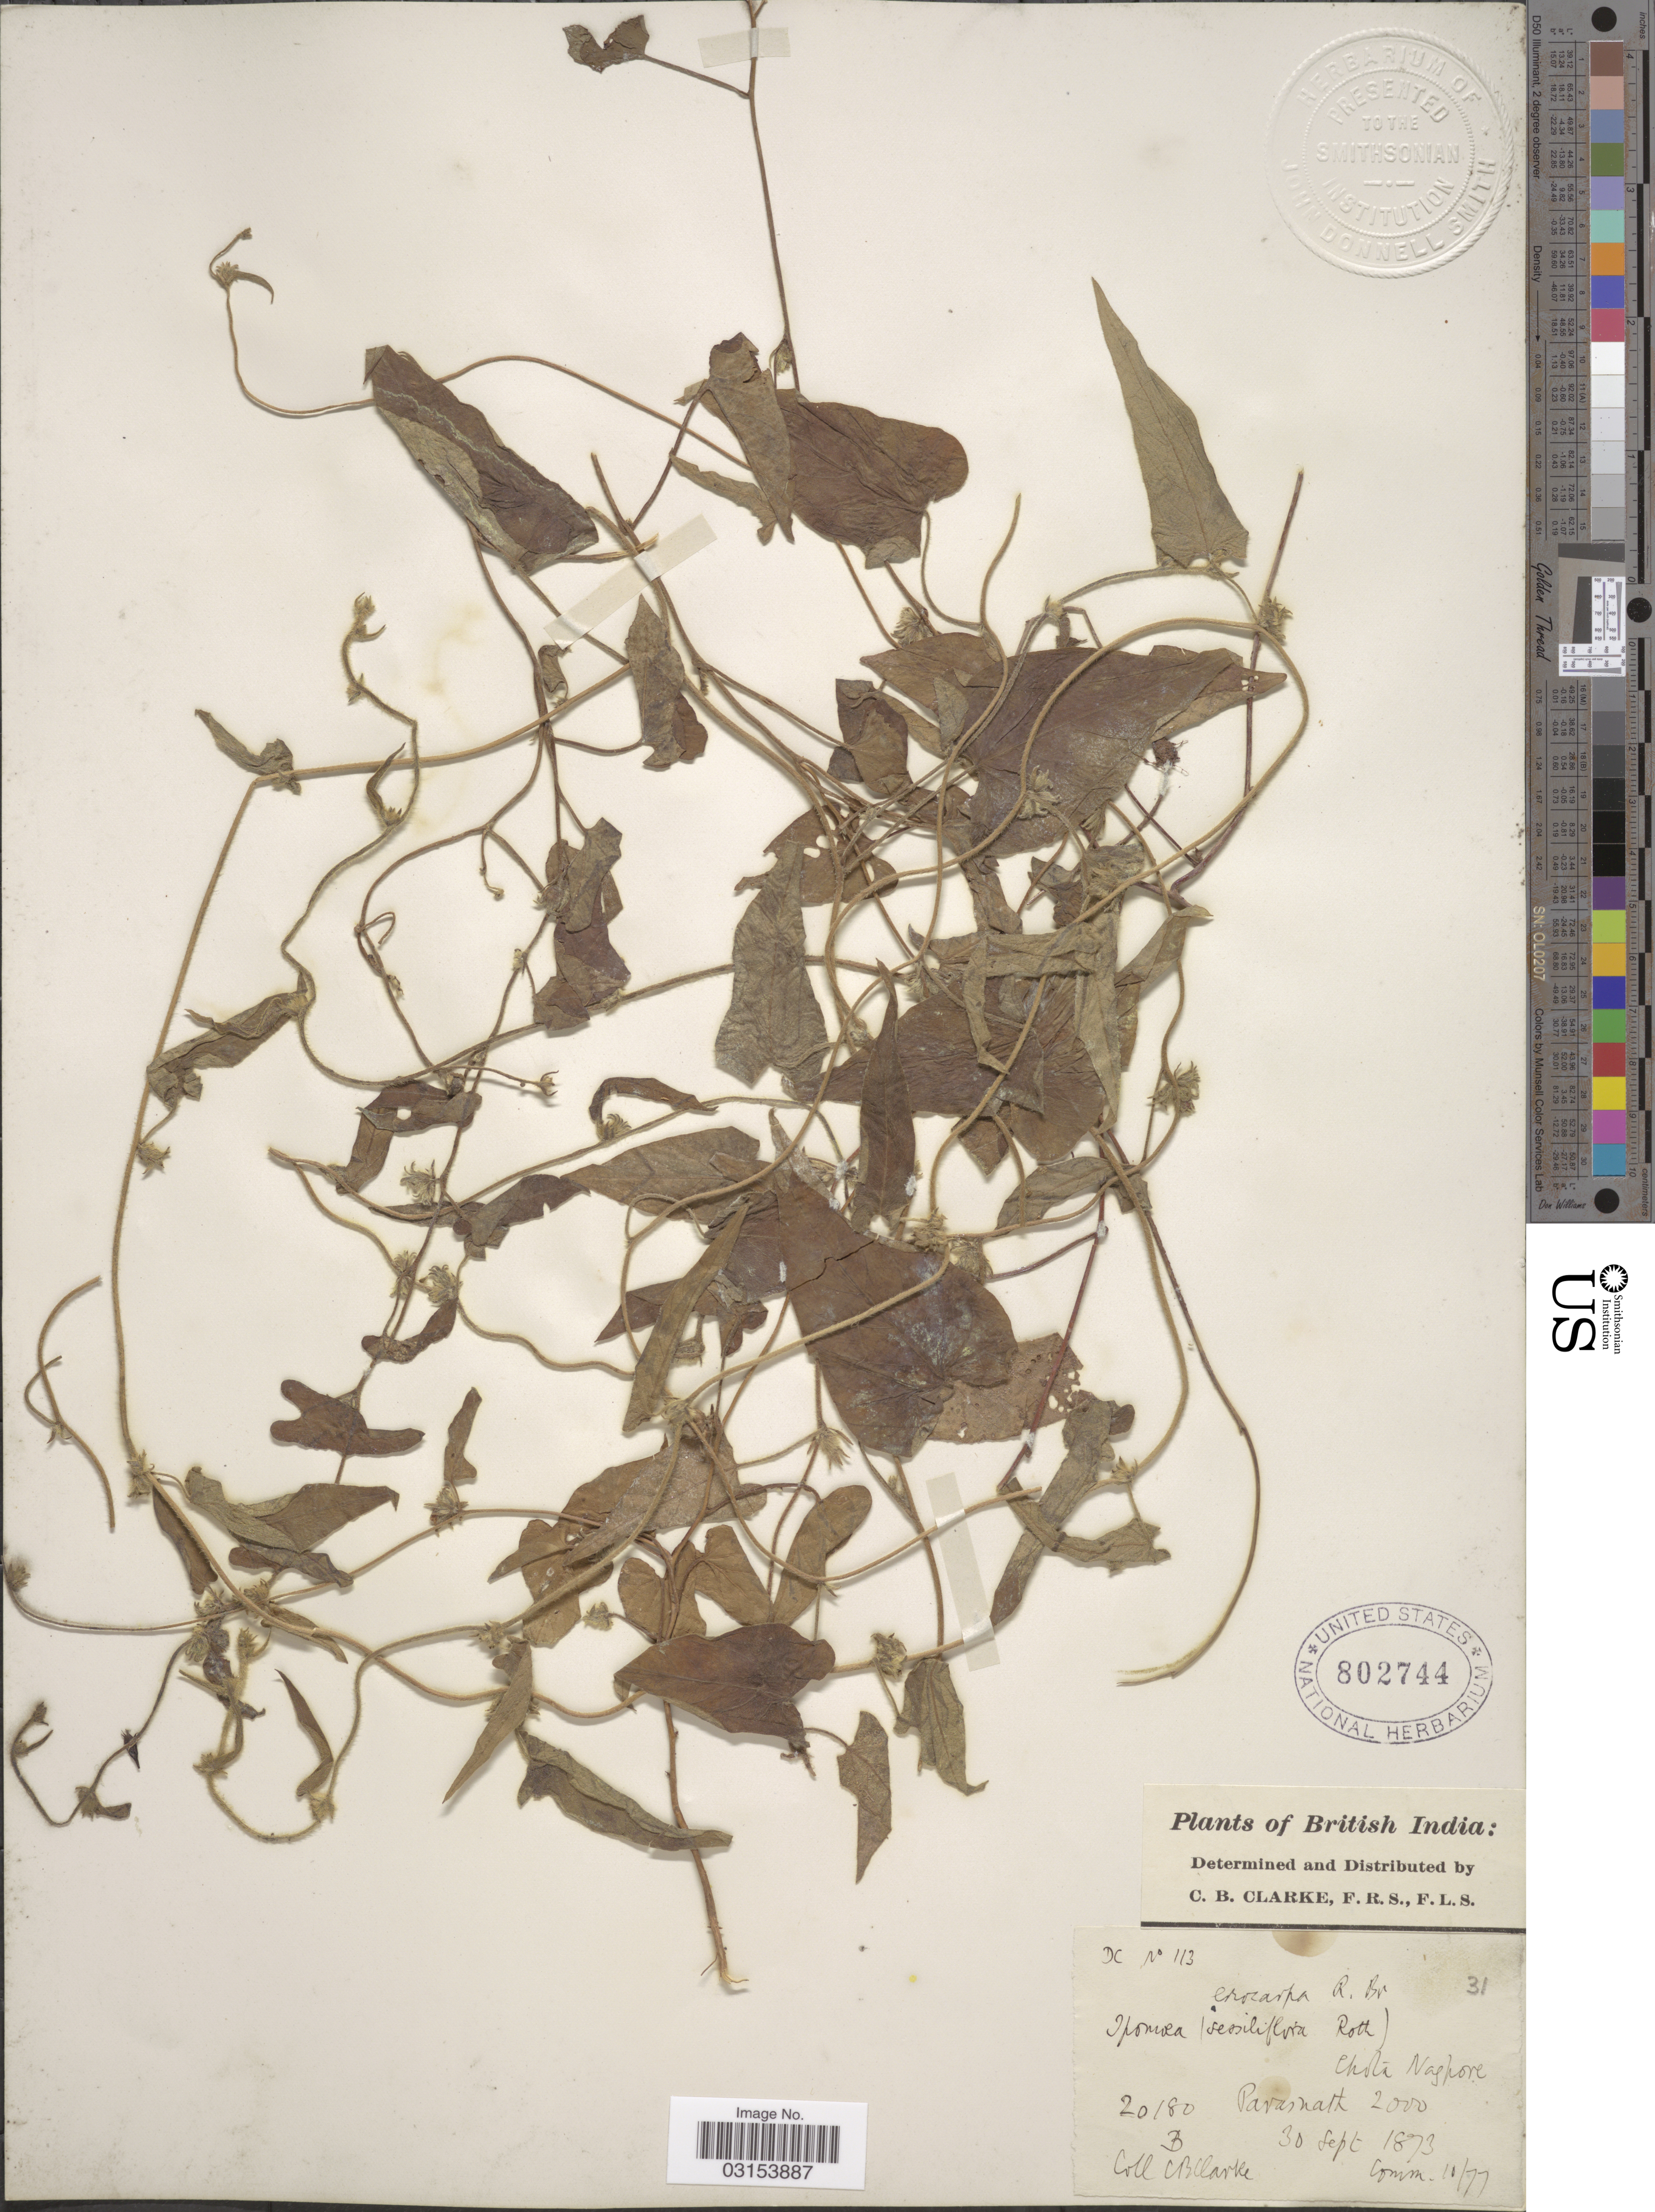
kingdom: Plantae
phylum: Tracheophyta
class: Magnoliopsida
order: Solanales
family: Convolvulaceae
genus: Ipomoea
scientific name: Ipomoea eriocarpa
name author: R. Br.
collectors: C. B. Clarke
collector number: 20180B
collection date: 1873-09-30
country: India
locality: British India. Chota Nagpore. Parasnath.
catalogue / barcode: US 802744